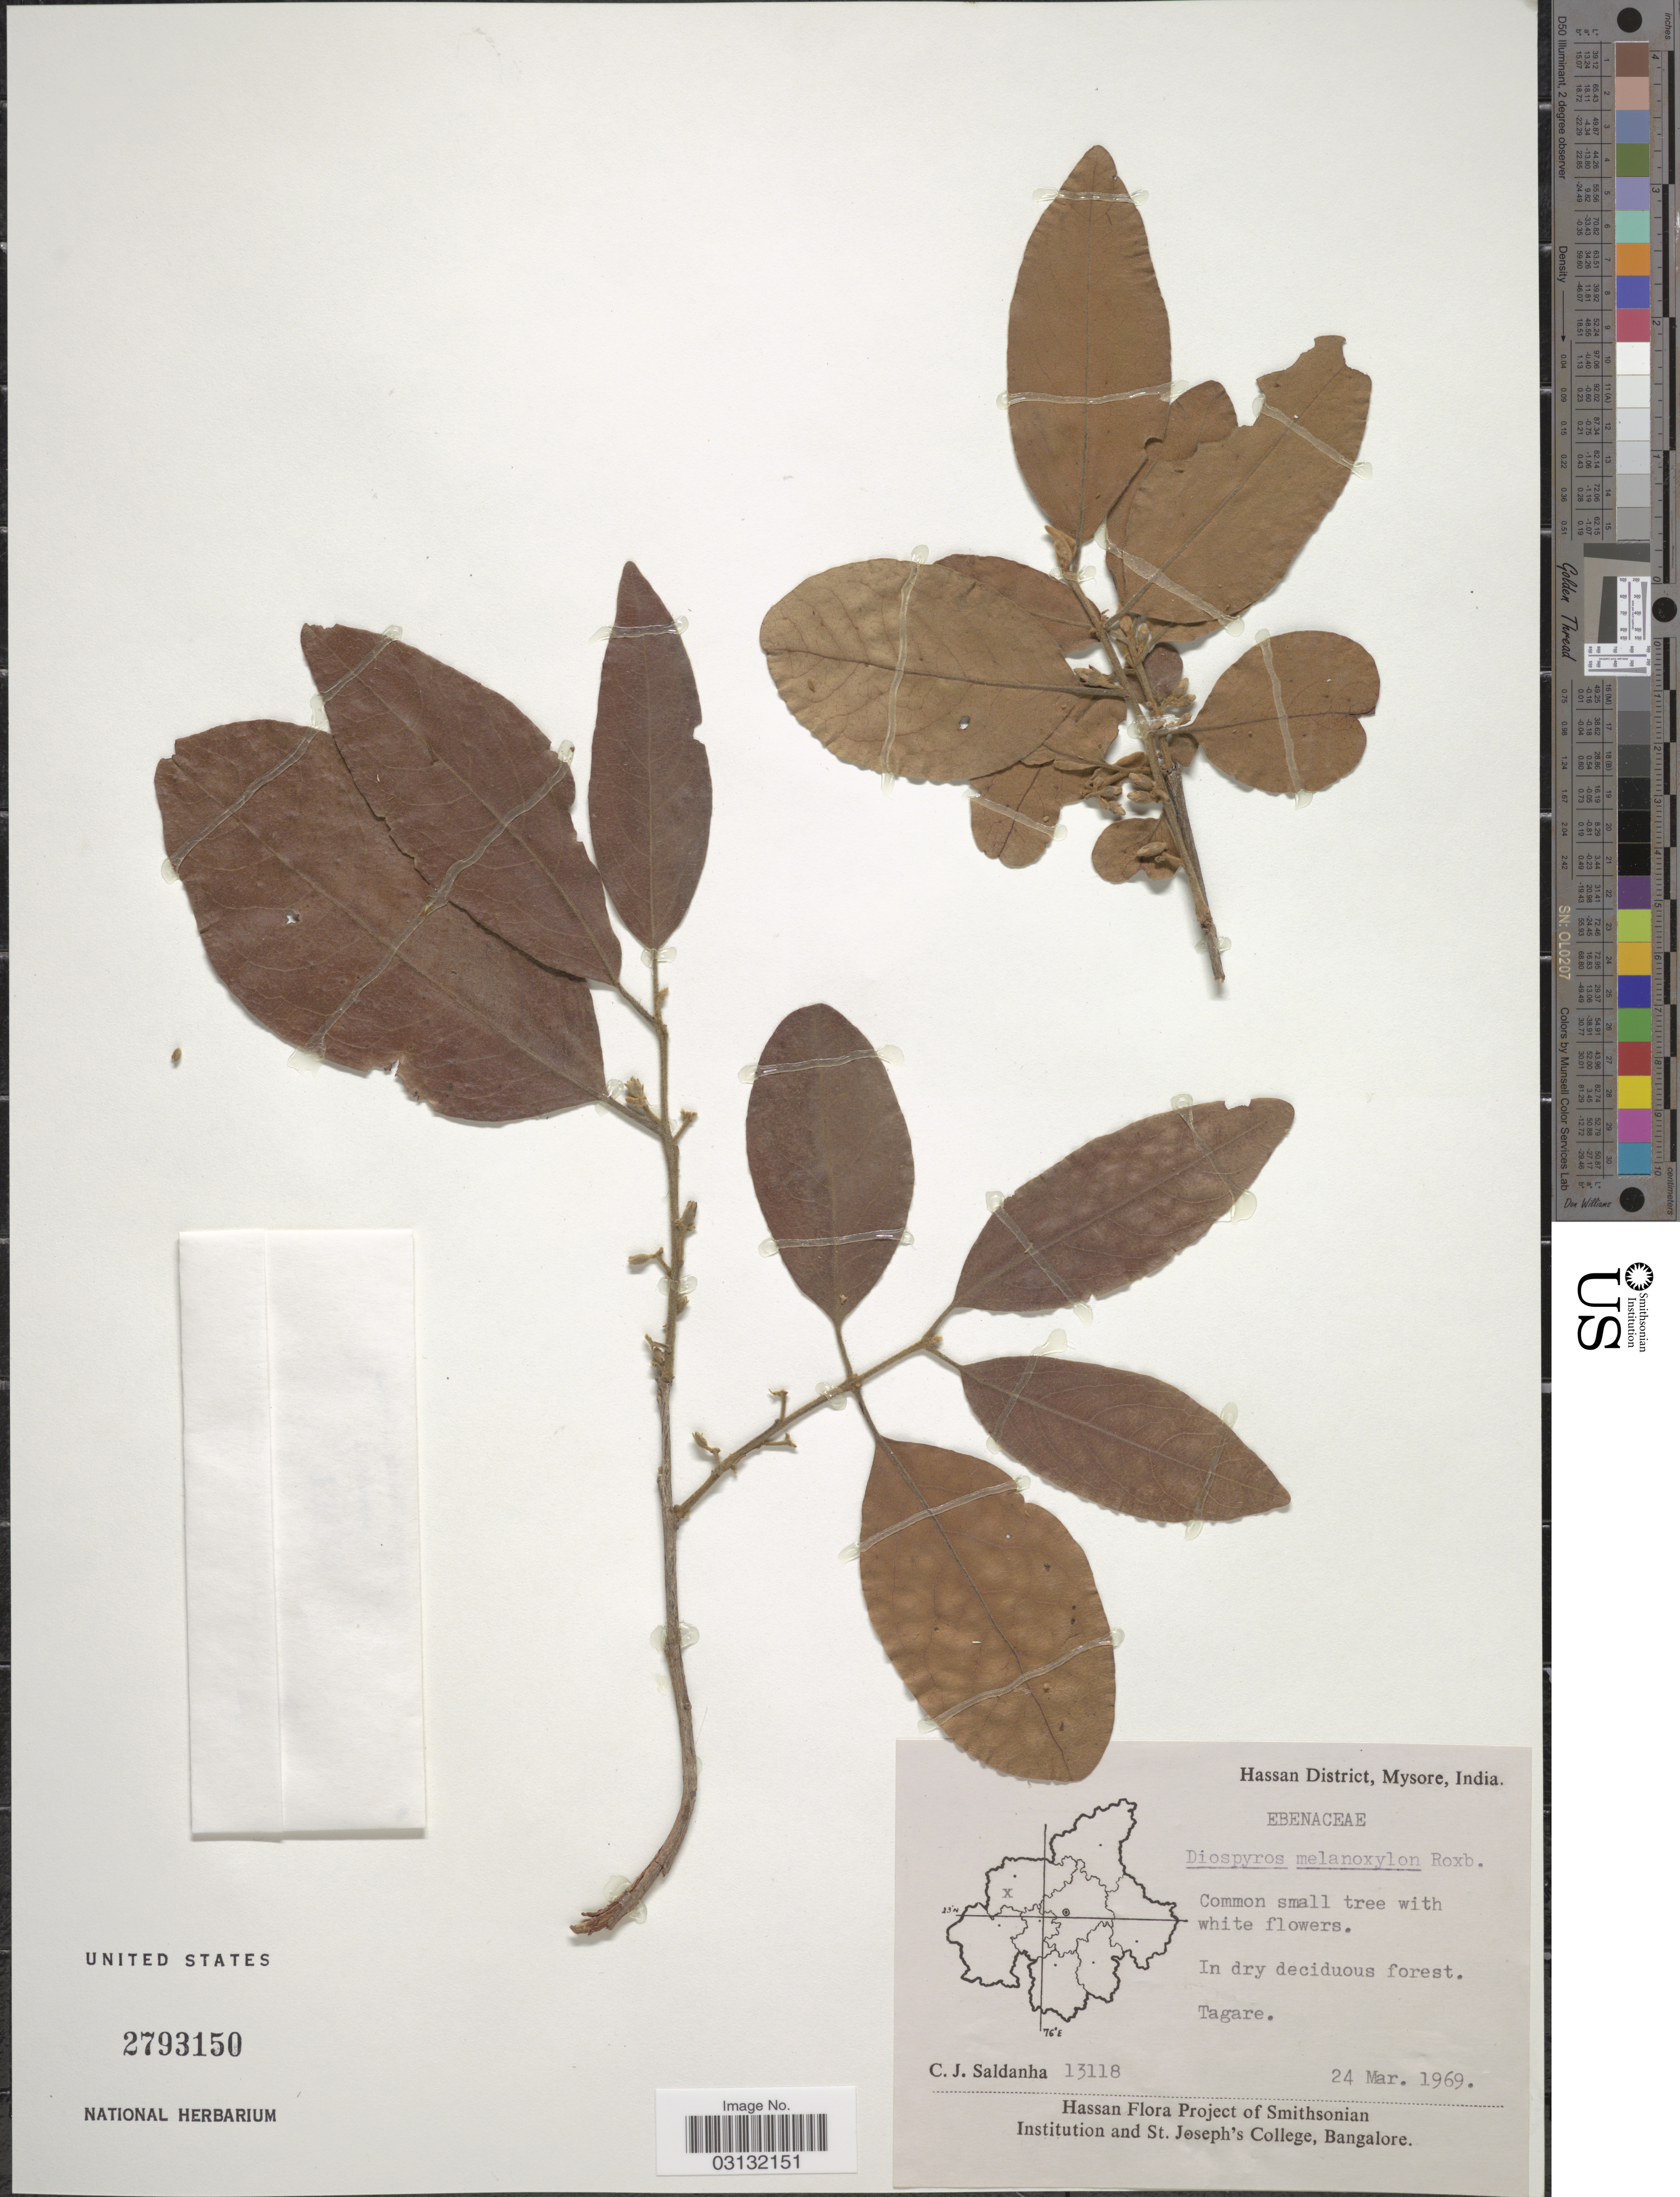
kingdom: Plantae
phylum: Tracheophyta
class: Magnoliopsida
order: Ericales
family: Ebenaceae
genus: Diospyros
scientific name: Diospyros melanoxylon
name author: Roxb.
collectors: C. J. Saldanha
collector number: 13118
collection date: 1969-03-24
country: India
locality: Hassan District, Mysore, India, Tagare.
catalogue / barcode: US 2793150